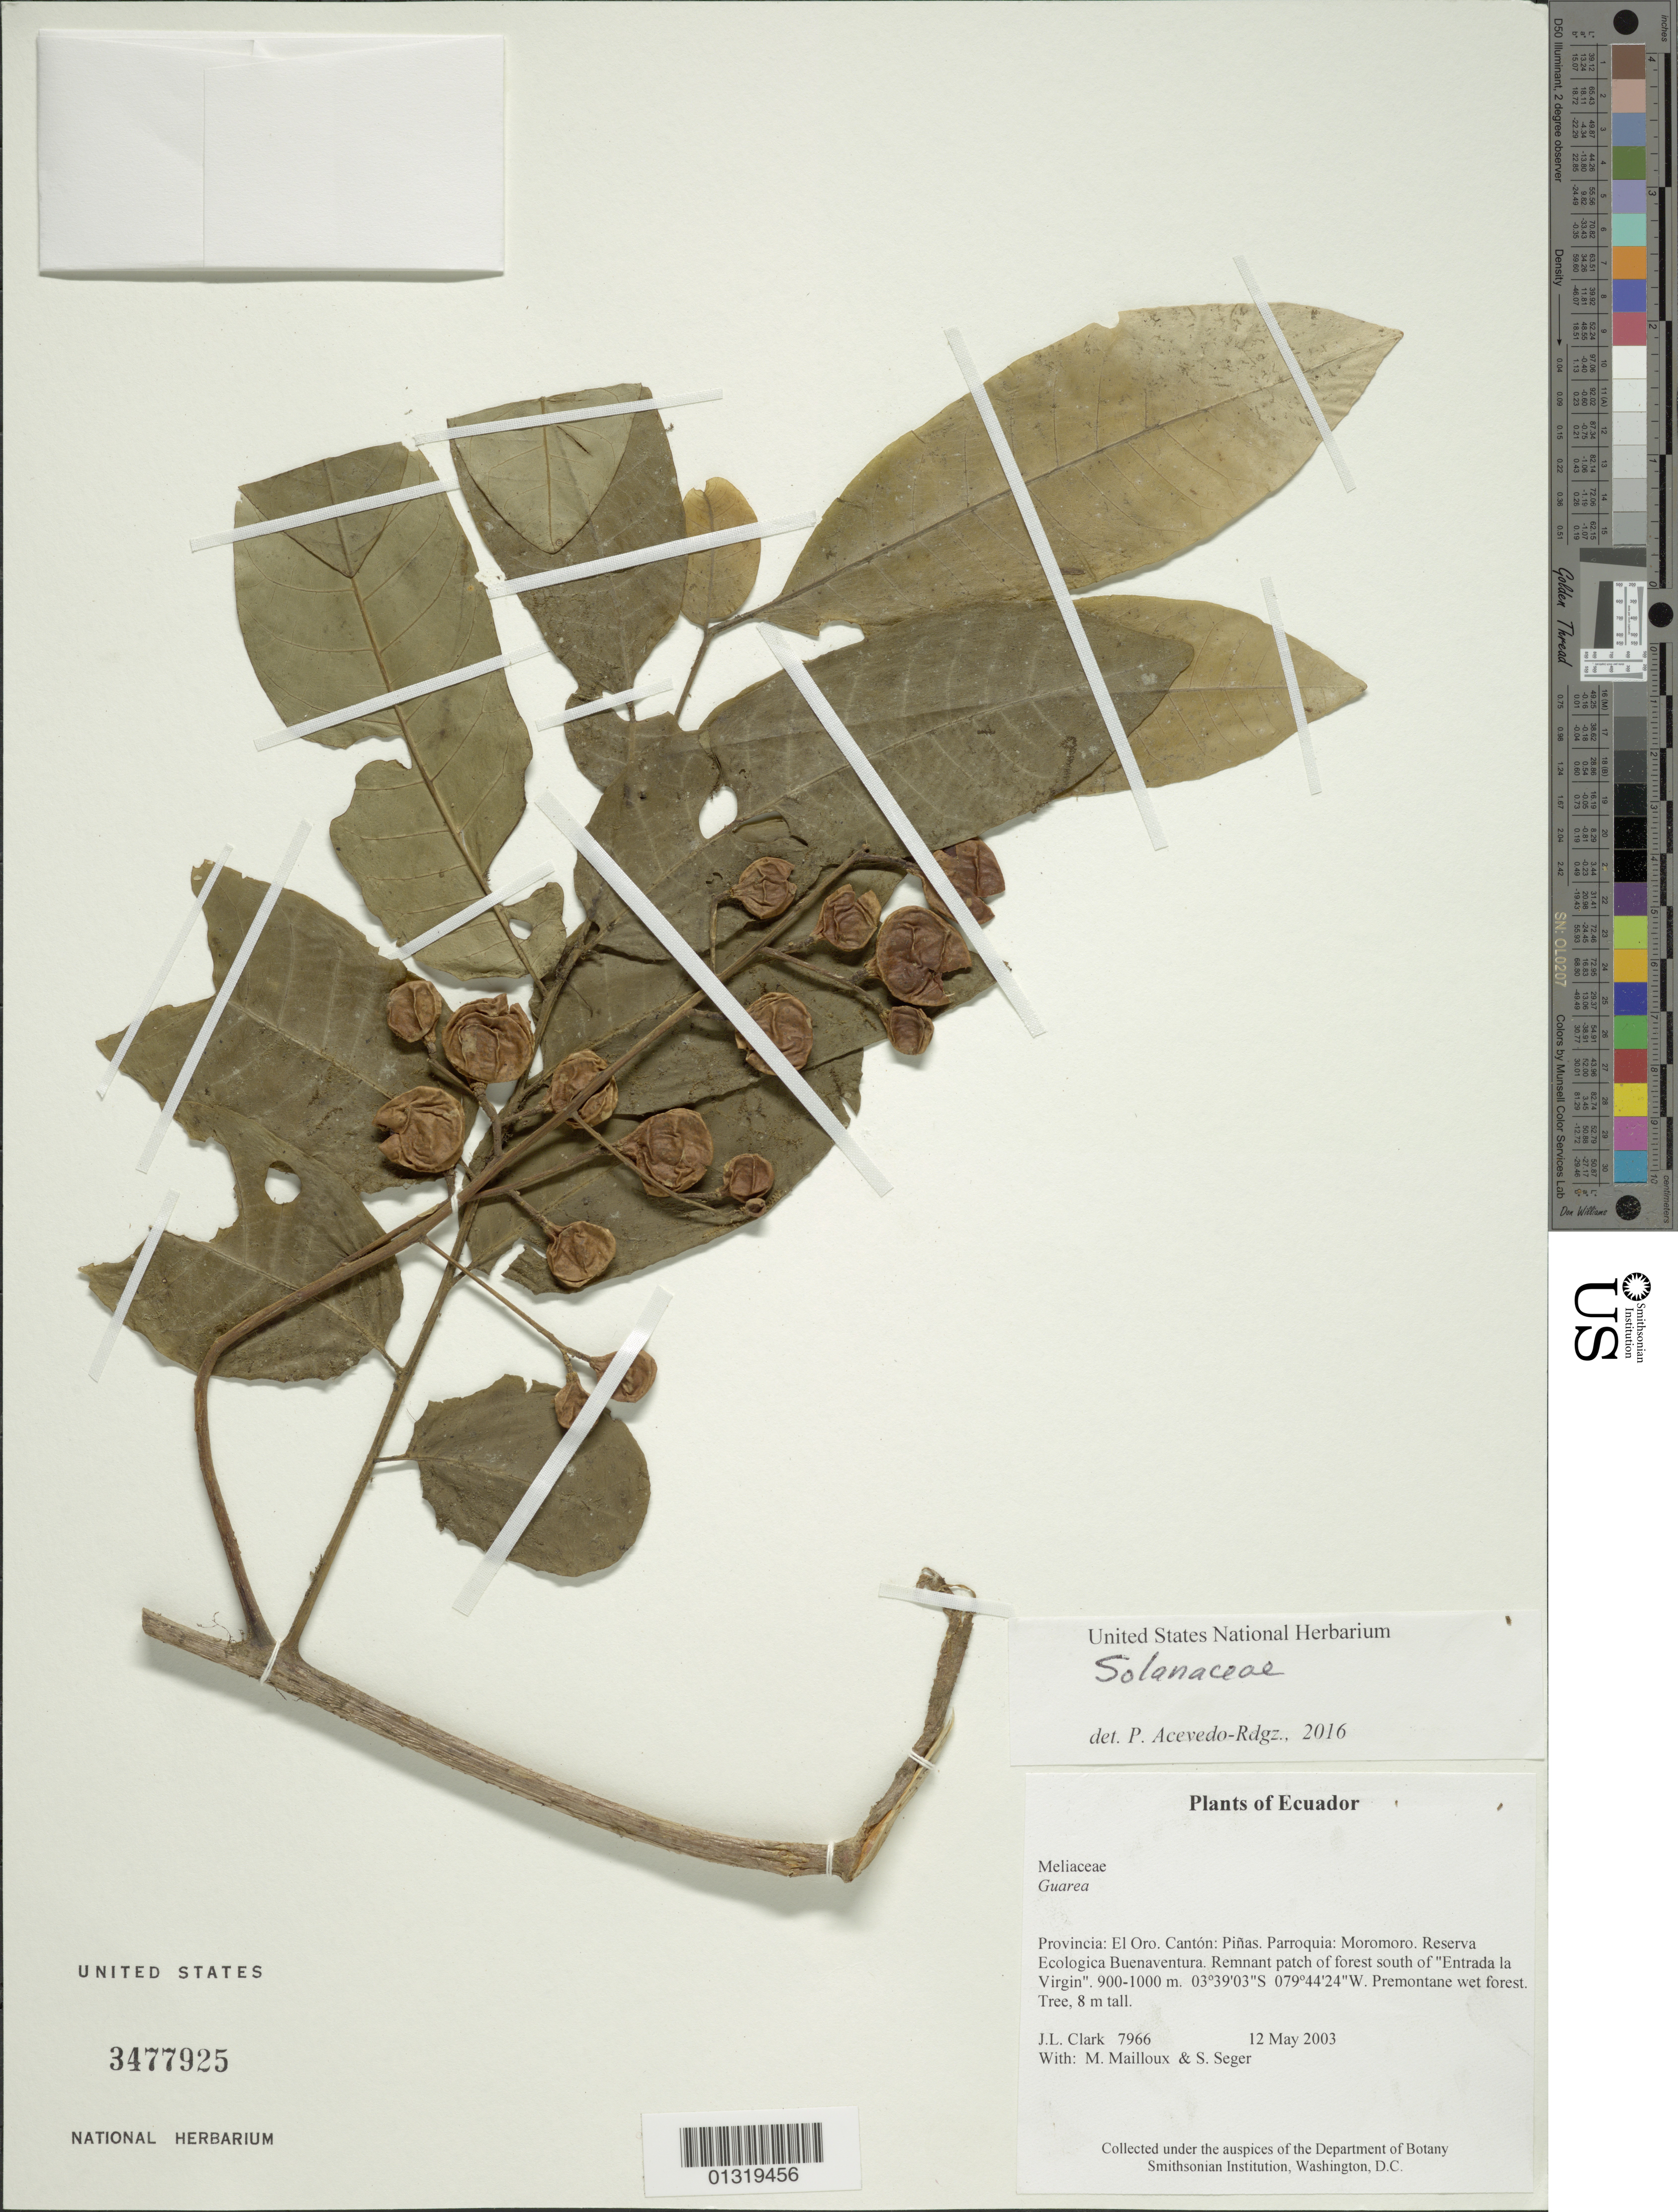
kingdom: Plantae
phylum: Tracheophyta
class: Magnoliopsida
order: Sapindales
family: Meliaceae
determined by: Nee, Michael H.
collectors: J. L. Clark & S. Seger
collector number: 7966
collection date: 2003-05-12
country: Ecuador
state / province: El Oro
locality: Cantóon: Piñas. Parroquia: Moromoro. Reserva Ecologica Buenaventura.da la Virgin"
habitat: Premontane wet forest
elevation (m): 900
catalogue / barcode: US 3477925